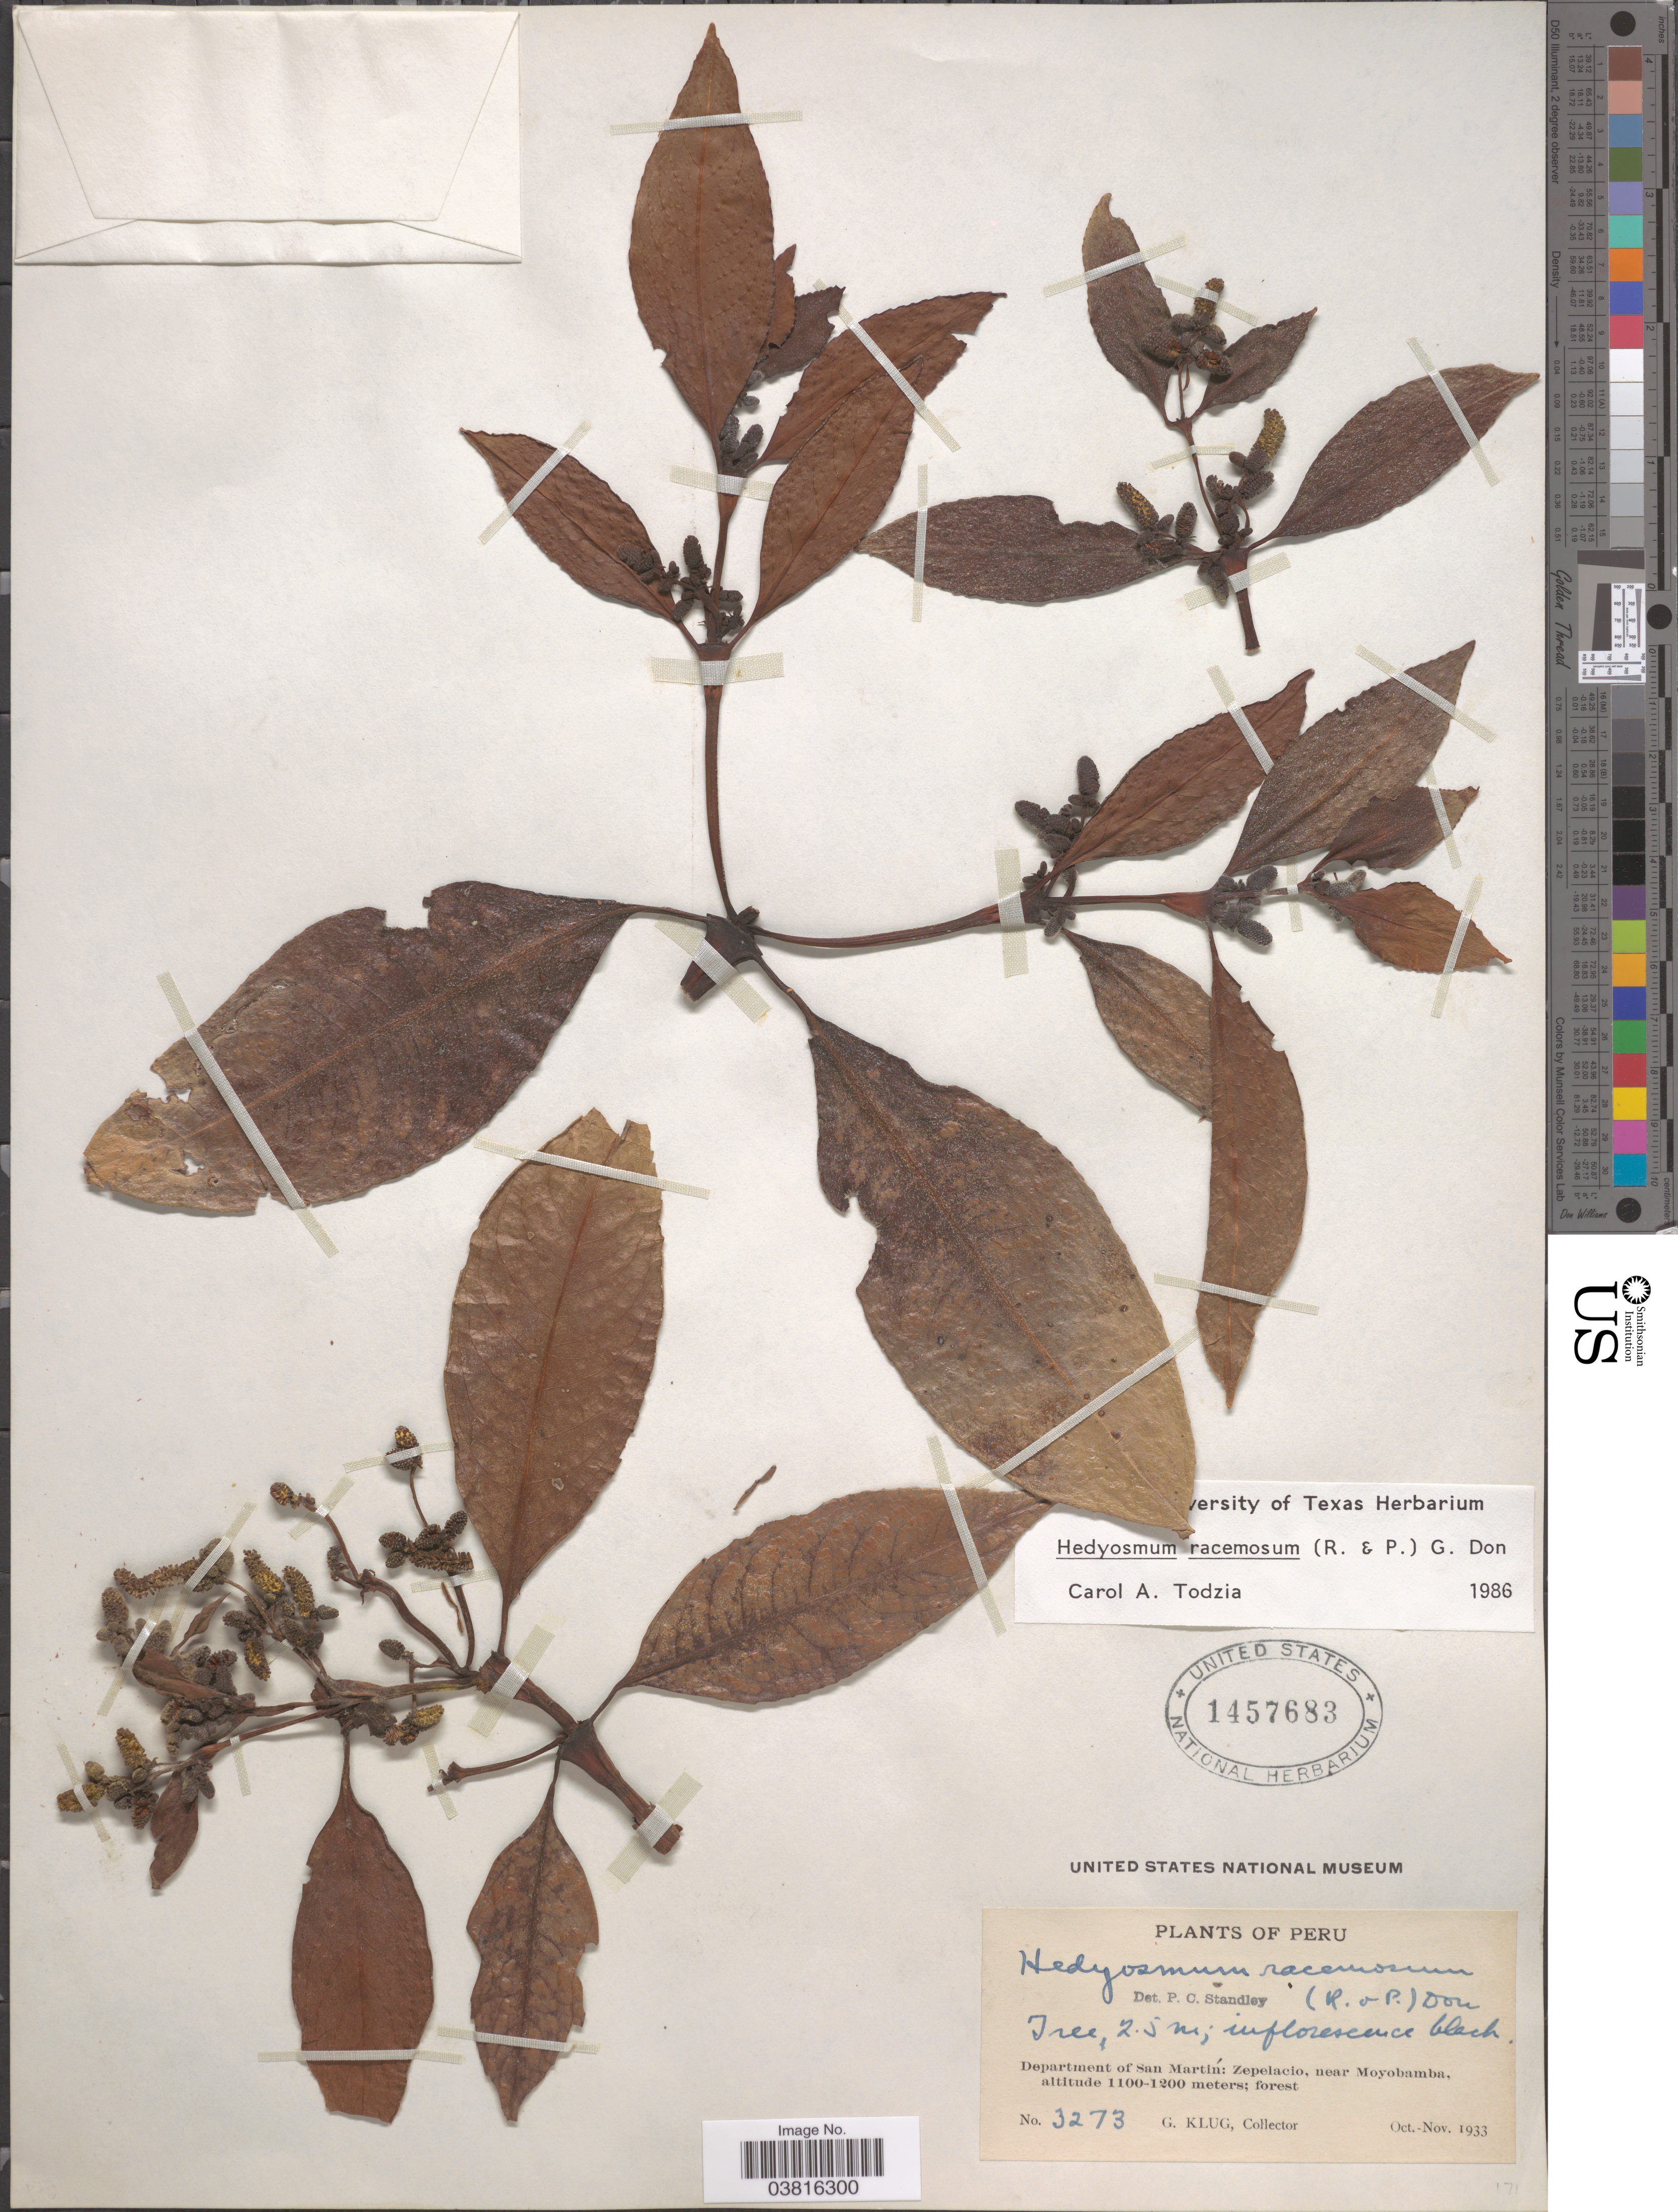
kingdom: Plantae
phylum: Tracheophyta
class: Magnoliopsida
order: Chloranthales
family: Chloranthaceae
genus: Hedyosmum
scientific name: Hedyosmum racemosum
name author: (Ruiz & Pav.) G. Don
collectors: G. Klug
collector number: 3273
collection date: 1933-10/1933-11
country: Peru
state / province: San Martín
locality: Department of San Martín: Zepelacio, near Moyobamba.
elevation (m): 1100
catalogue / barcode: US 1457683